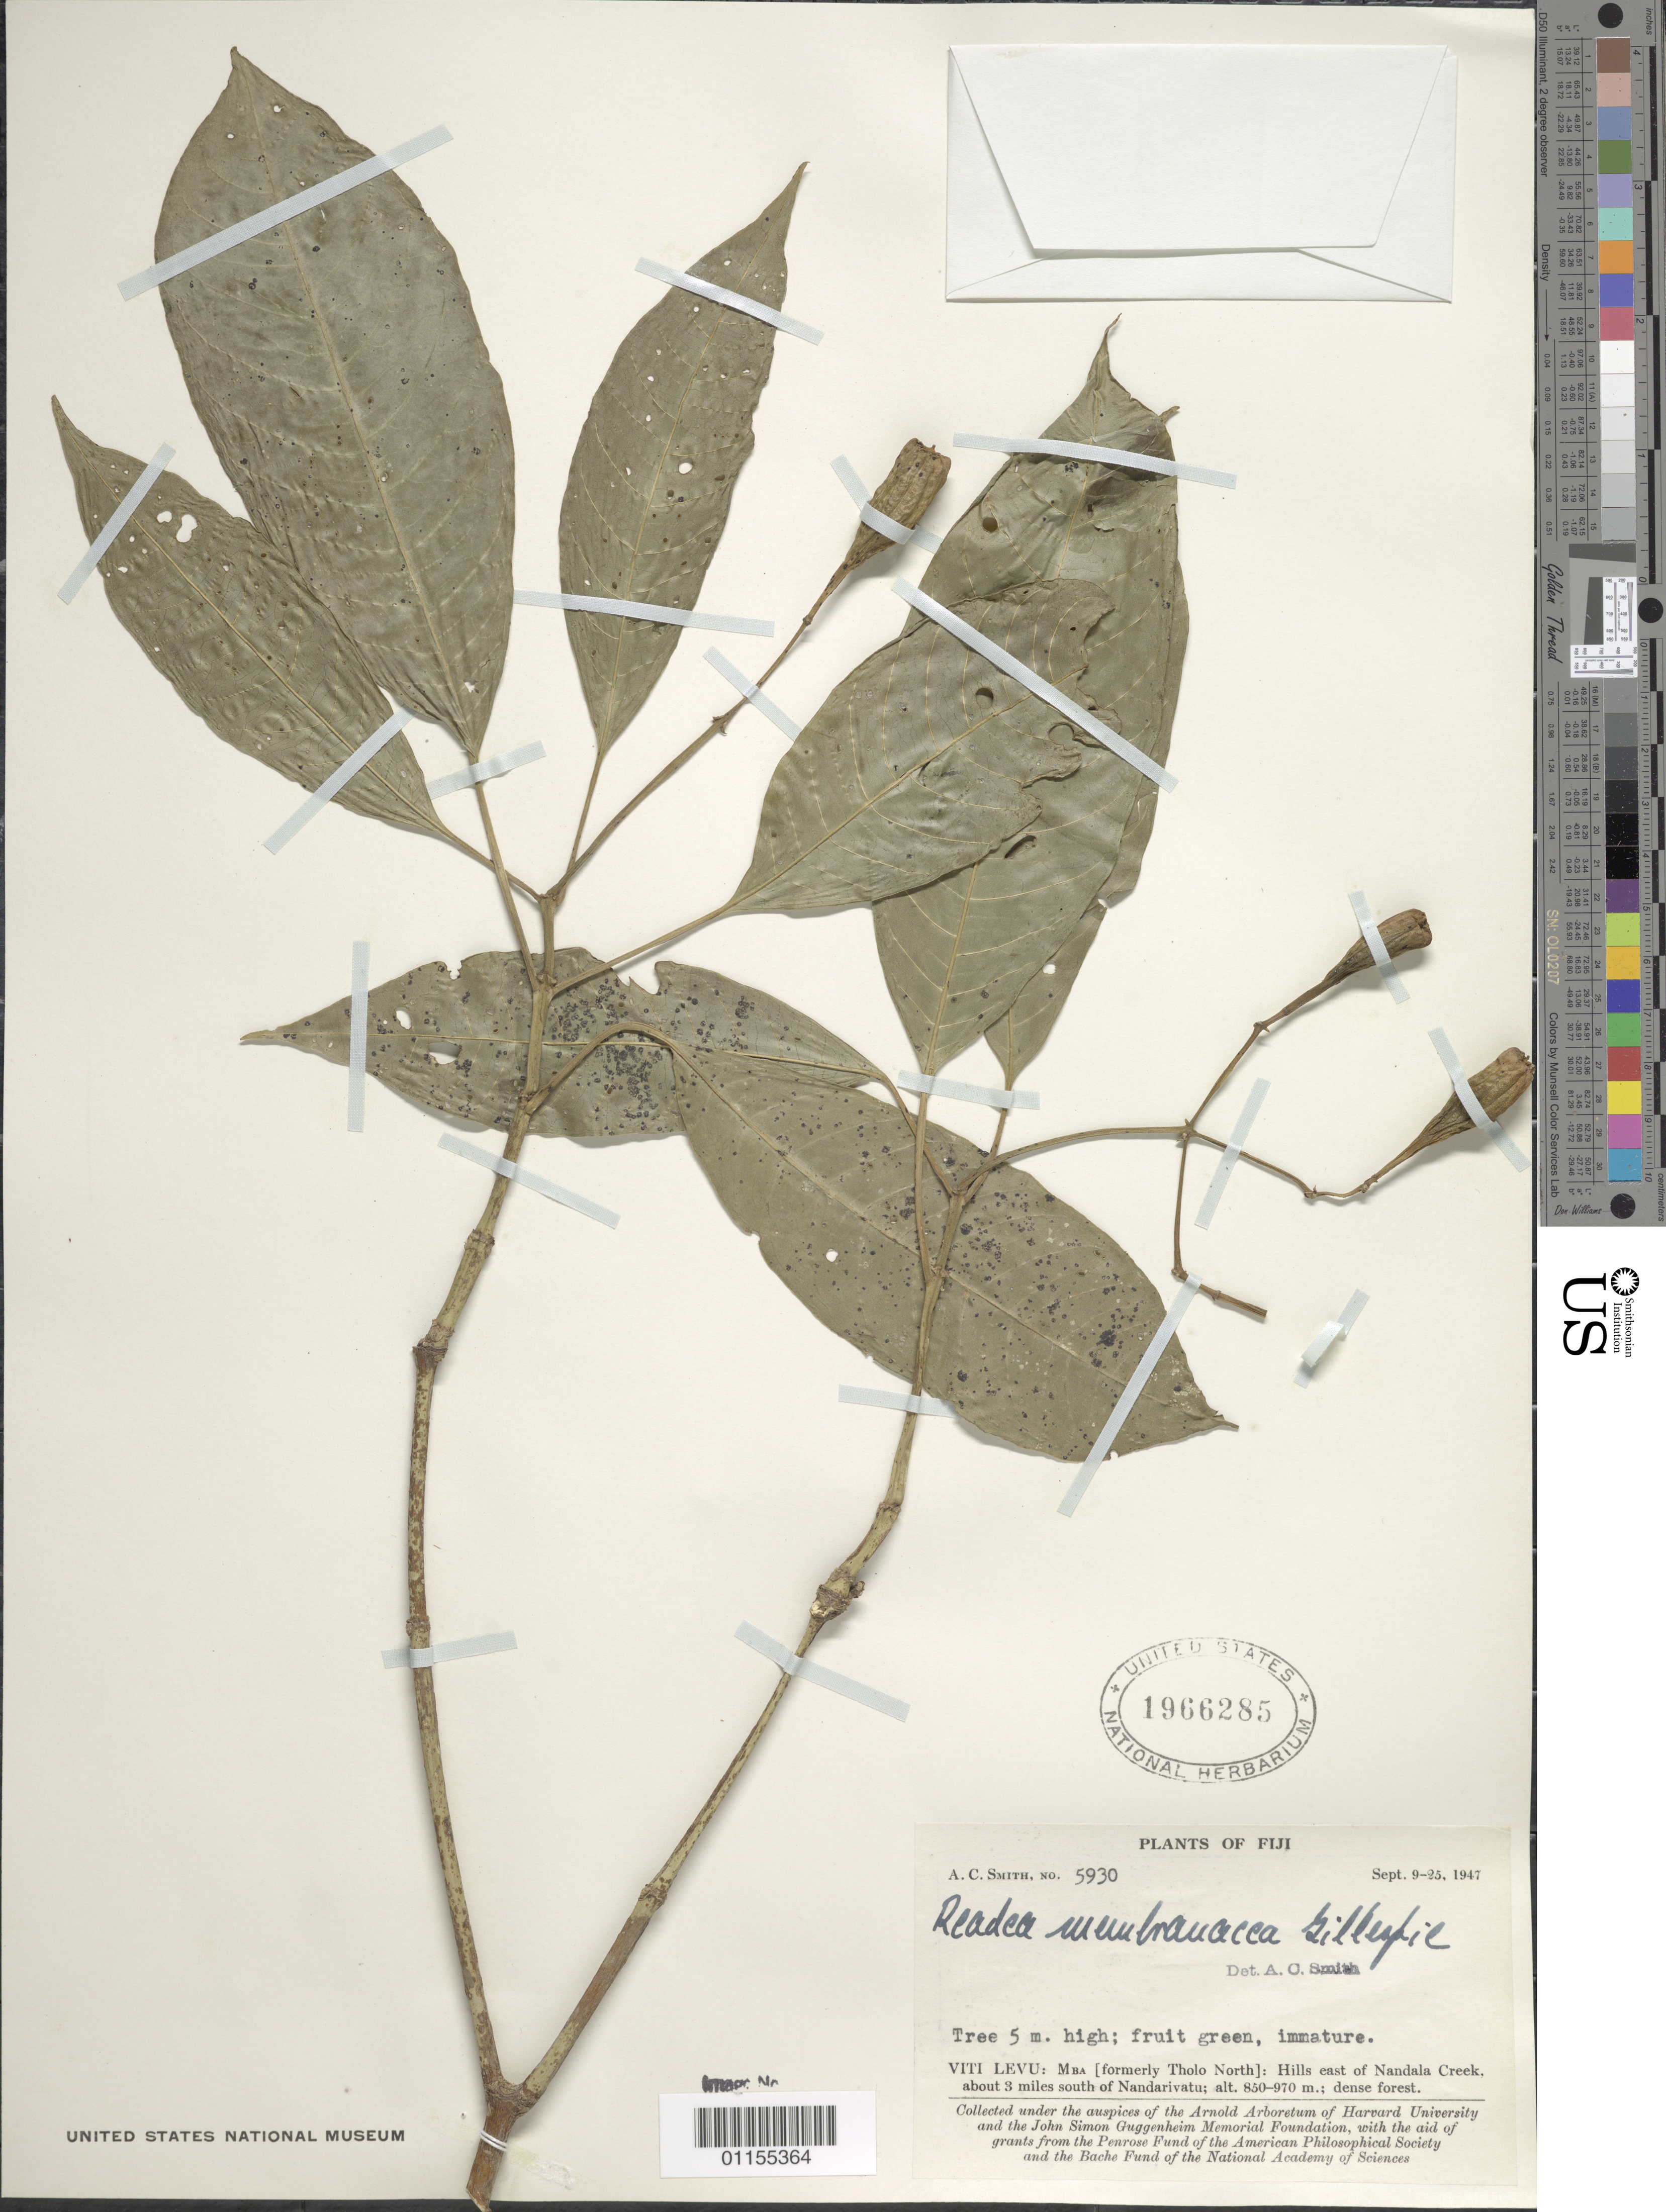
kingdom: Plantae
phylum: Tracheophyta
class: Magnoliopsida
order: Gentianales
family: Rubiaceae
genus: Readea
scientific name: Readea membranacea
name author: Gillespie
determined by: Smith, A. C.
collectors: A. C. Smith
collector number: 5930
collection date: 1947-09-09/1947-09-25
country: Fiji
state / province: Mba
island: Viti Levu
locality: Hills east of Nandala Creek, about 3 miles south of Nandarivatu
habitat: Dense forest.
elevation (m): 850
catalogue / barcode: US 1966285